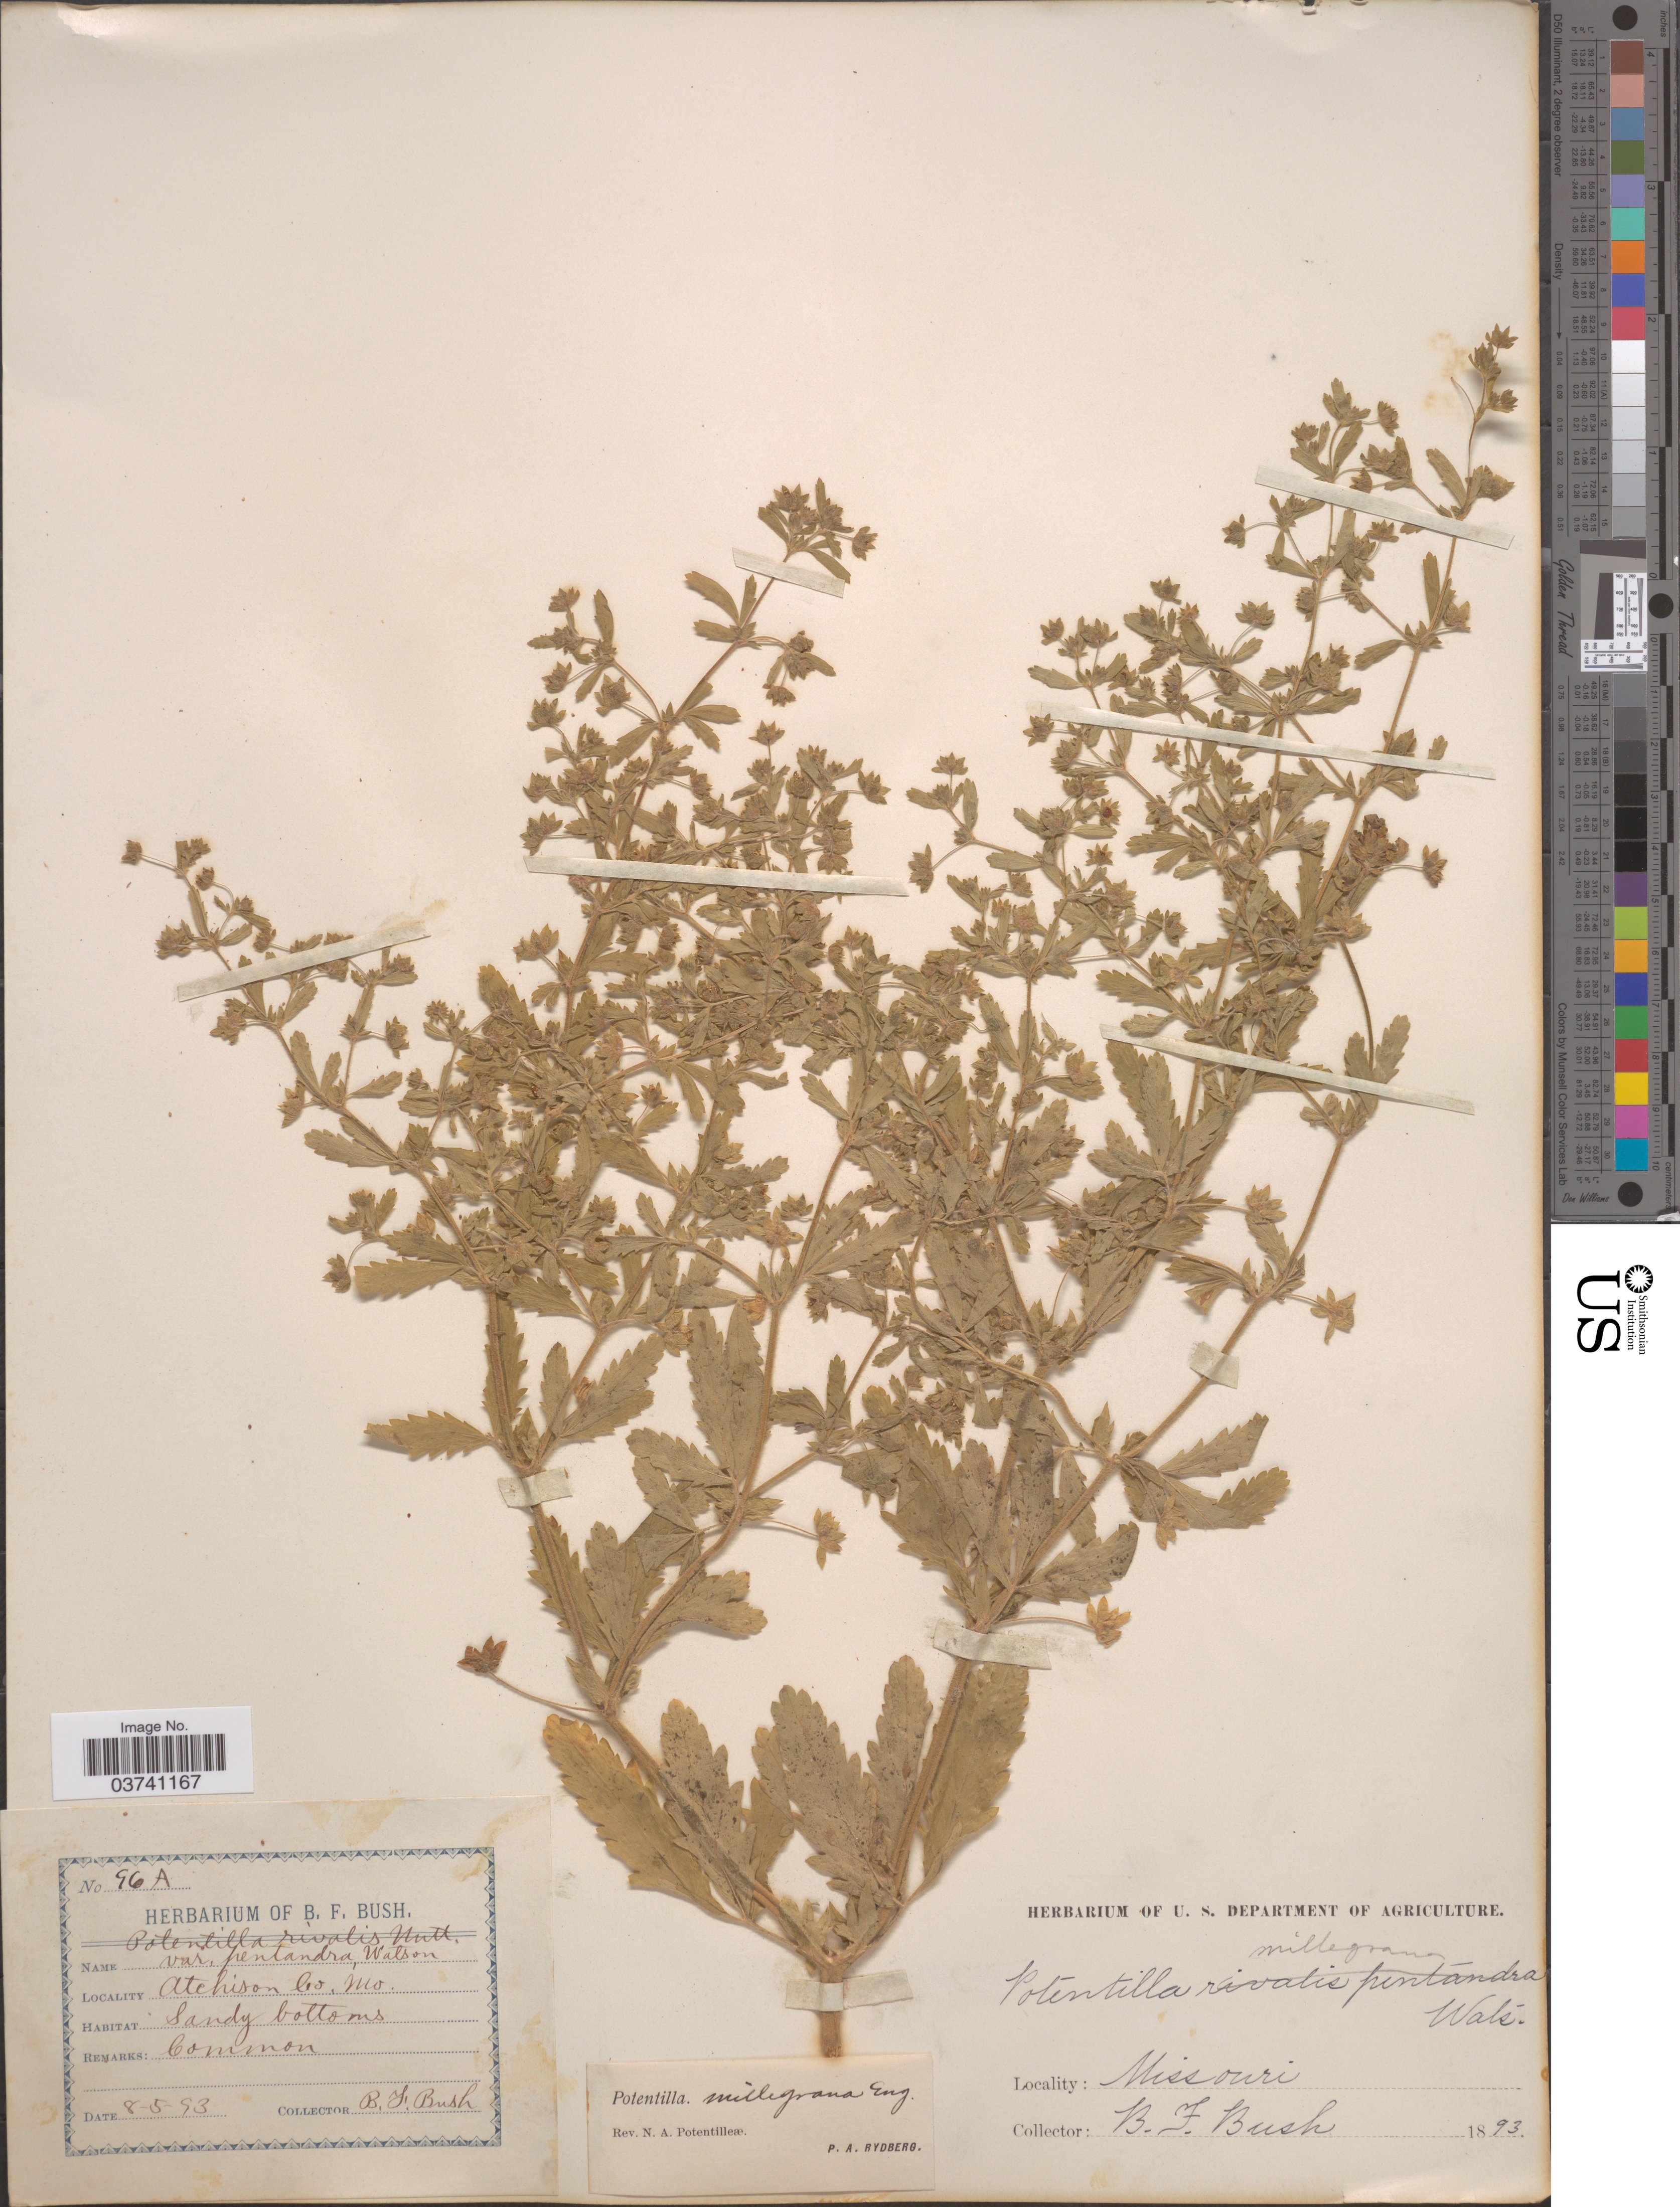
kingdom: Plantae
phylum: Tracheophyta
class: Magnoliopsida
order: Rosales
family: Rosaceae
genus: Potentilla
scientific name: Potentilla rivalis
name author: Nutt.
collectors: B. F. Bush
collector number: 96A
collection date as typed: Transcribed d/m/y: 5/8/93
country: United States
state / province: Missouri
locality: Atchison Co.